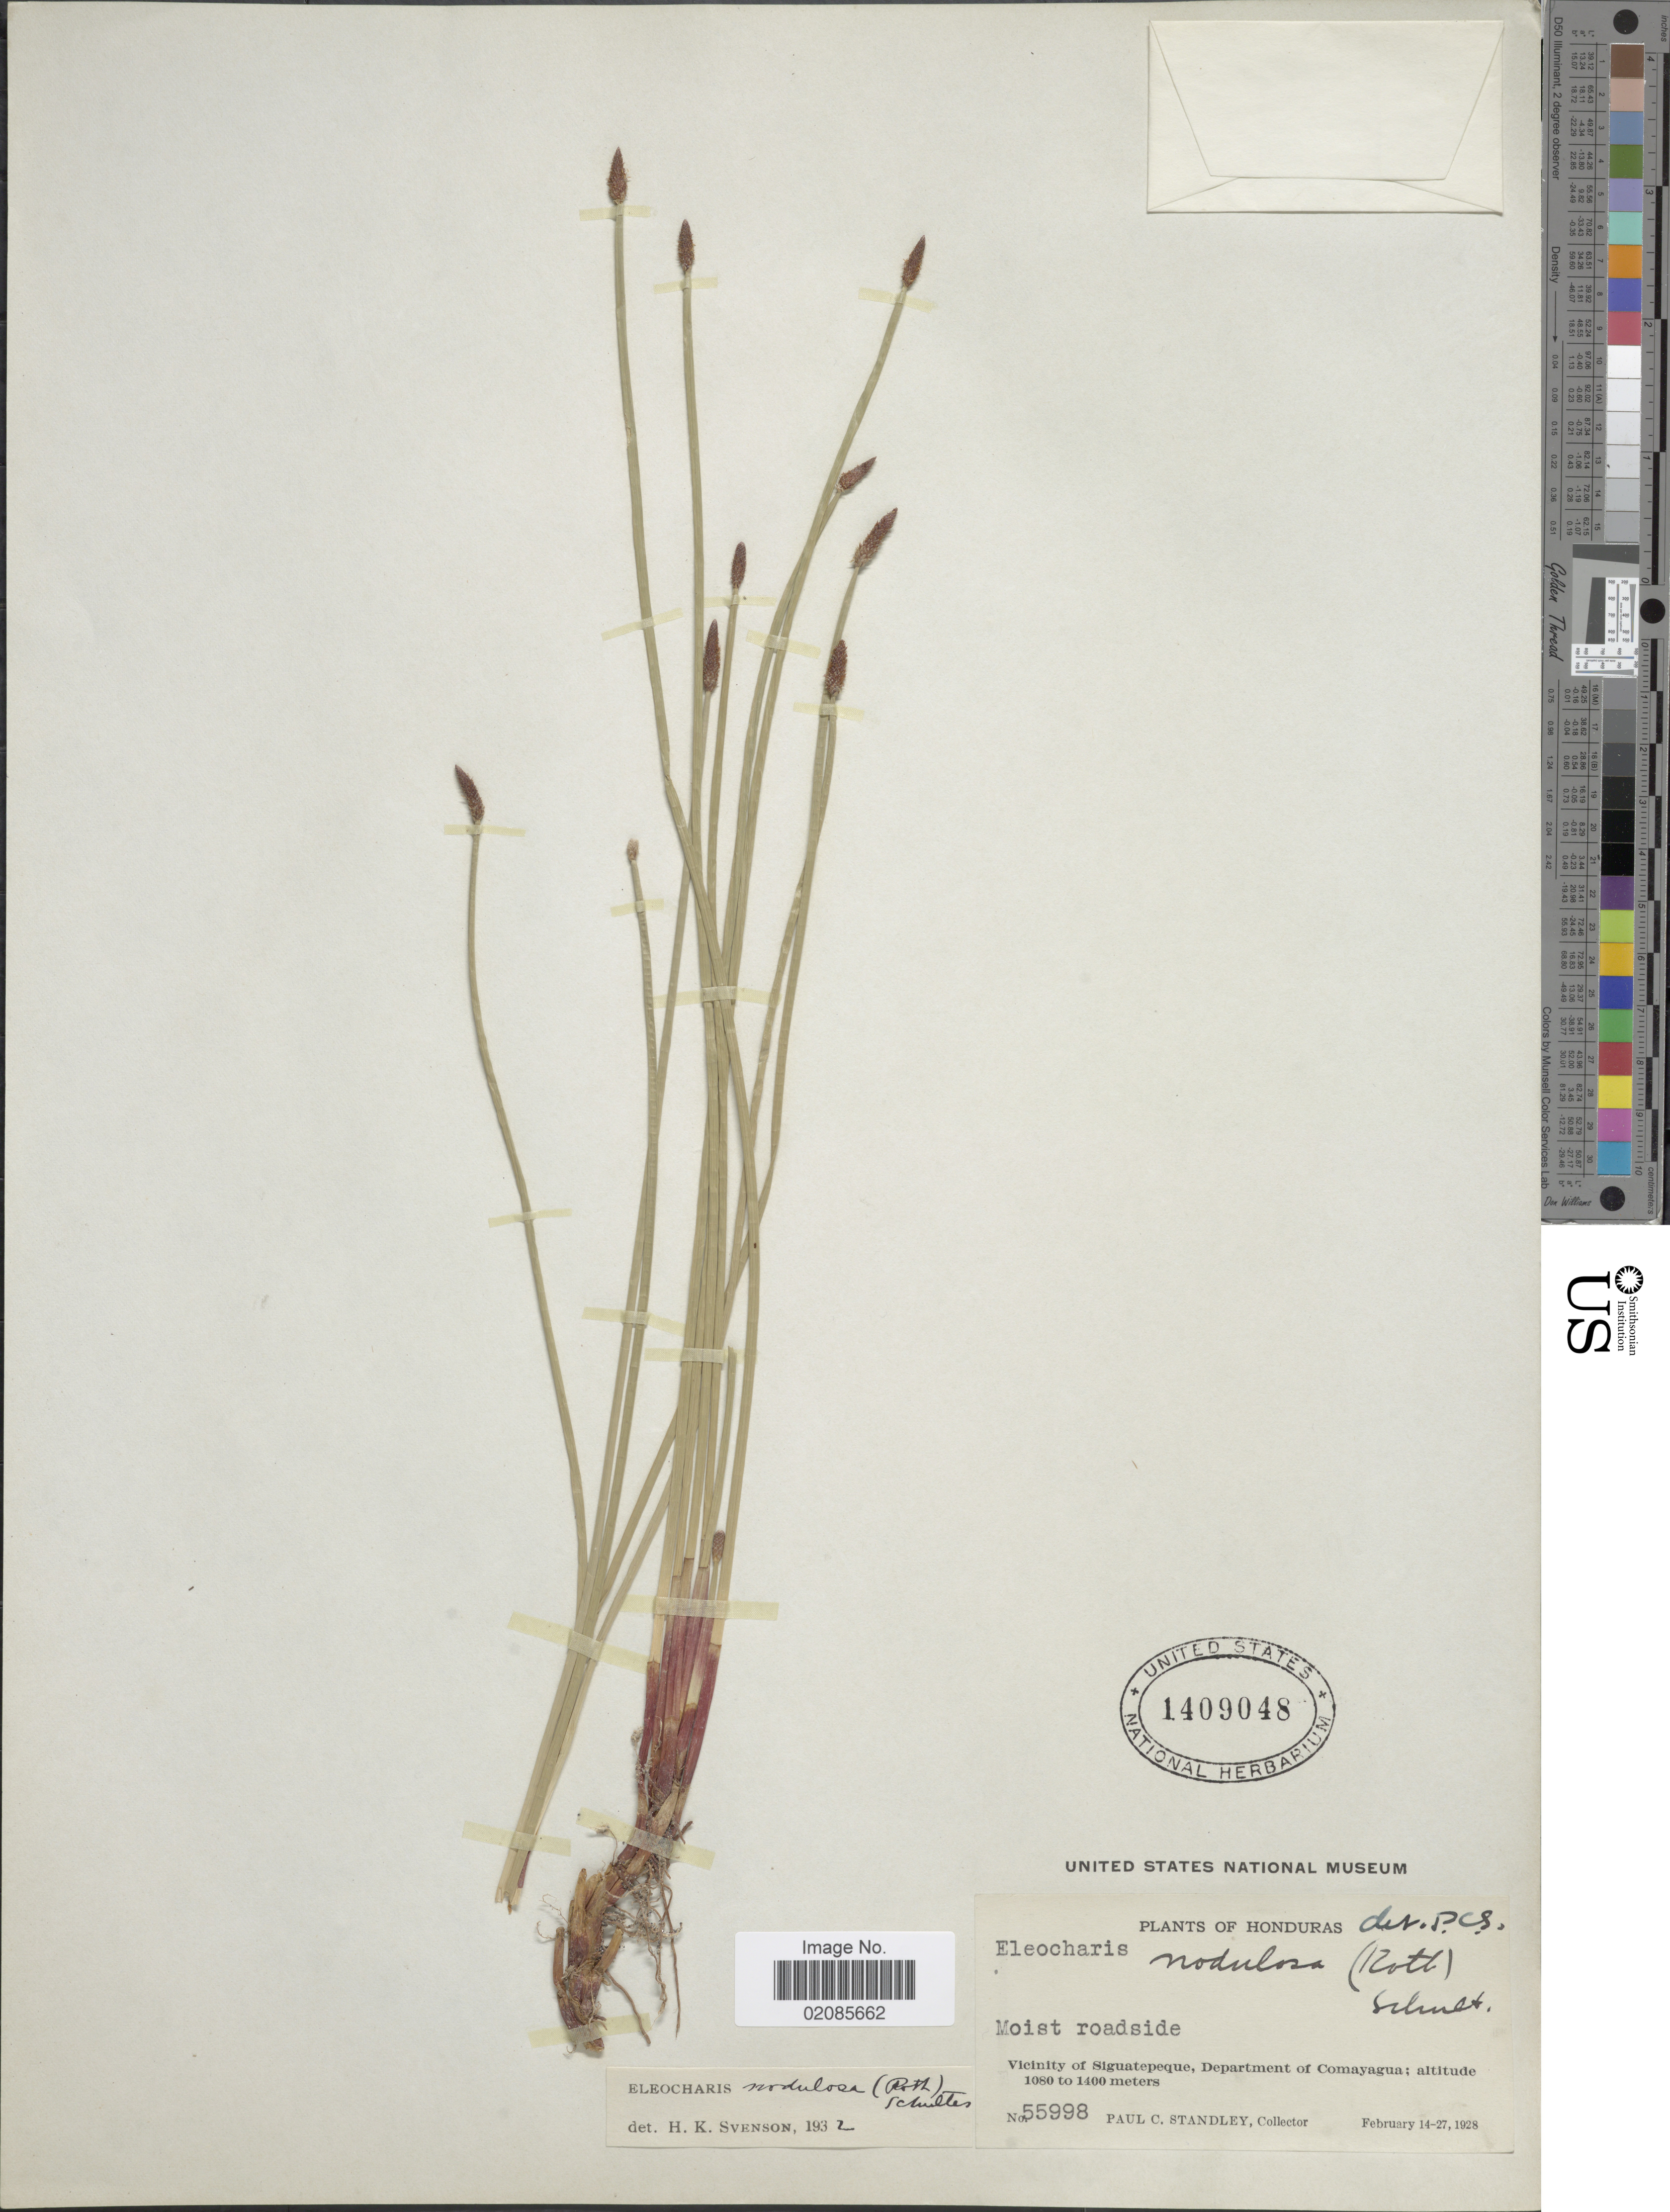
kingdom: Plantae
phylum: Tracheophyta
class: Liliopsida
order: Poales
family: Cyperaceae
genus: Eleocharis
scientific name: Eleocharis montana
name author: (Kunth) Roem. & Schult.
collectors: P. C. Standley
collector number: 55998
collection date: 1928-02-14/1928-02-27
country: Honduras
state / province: Comayagua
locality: Moist roadside, Vicinity of Siguatepeque.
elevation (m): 1080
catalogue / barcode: US 1409048